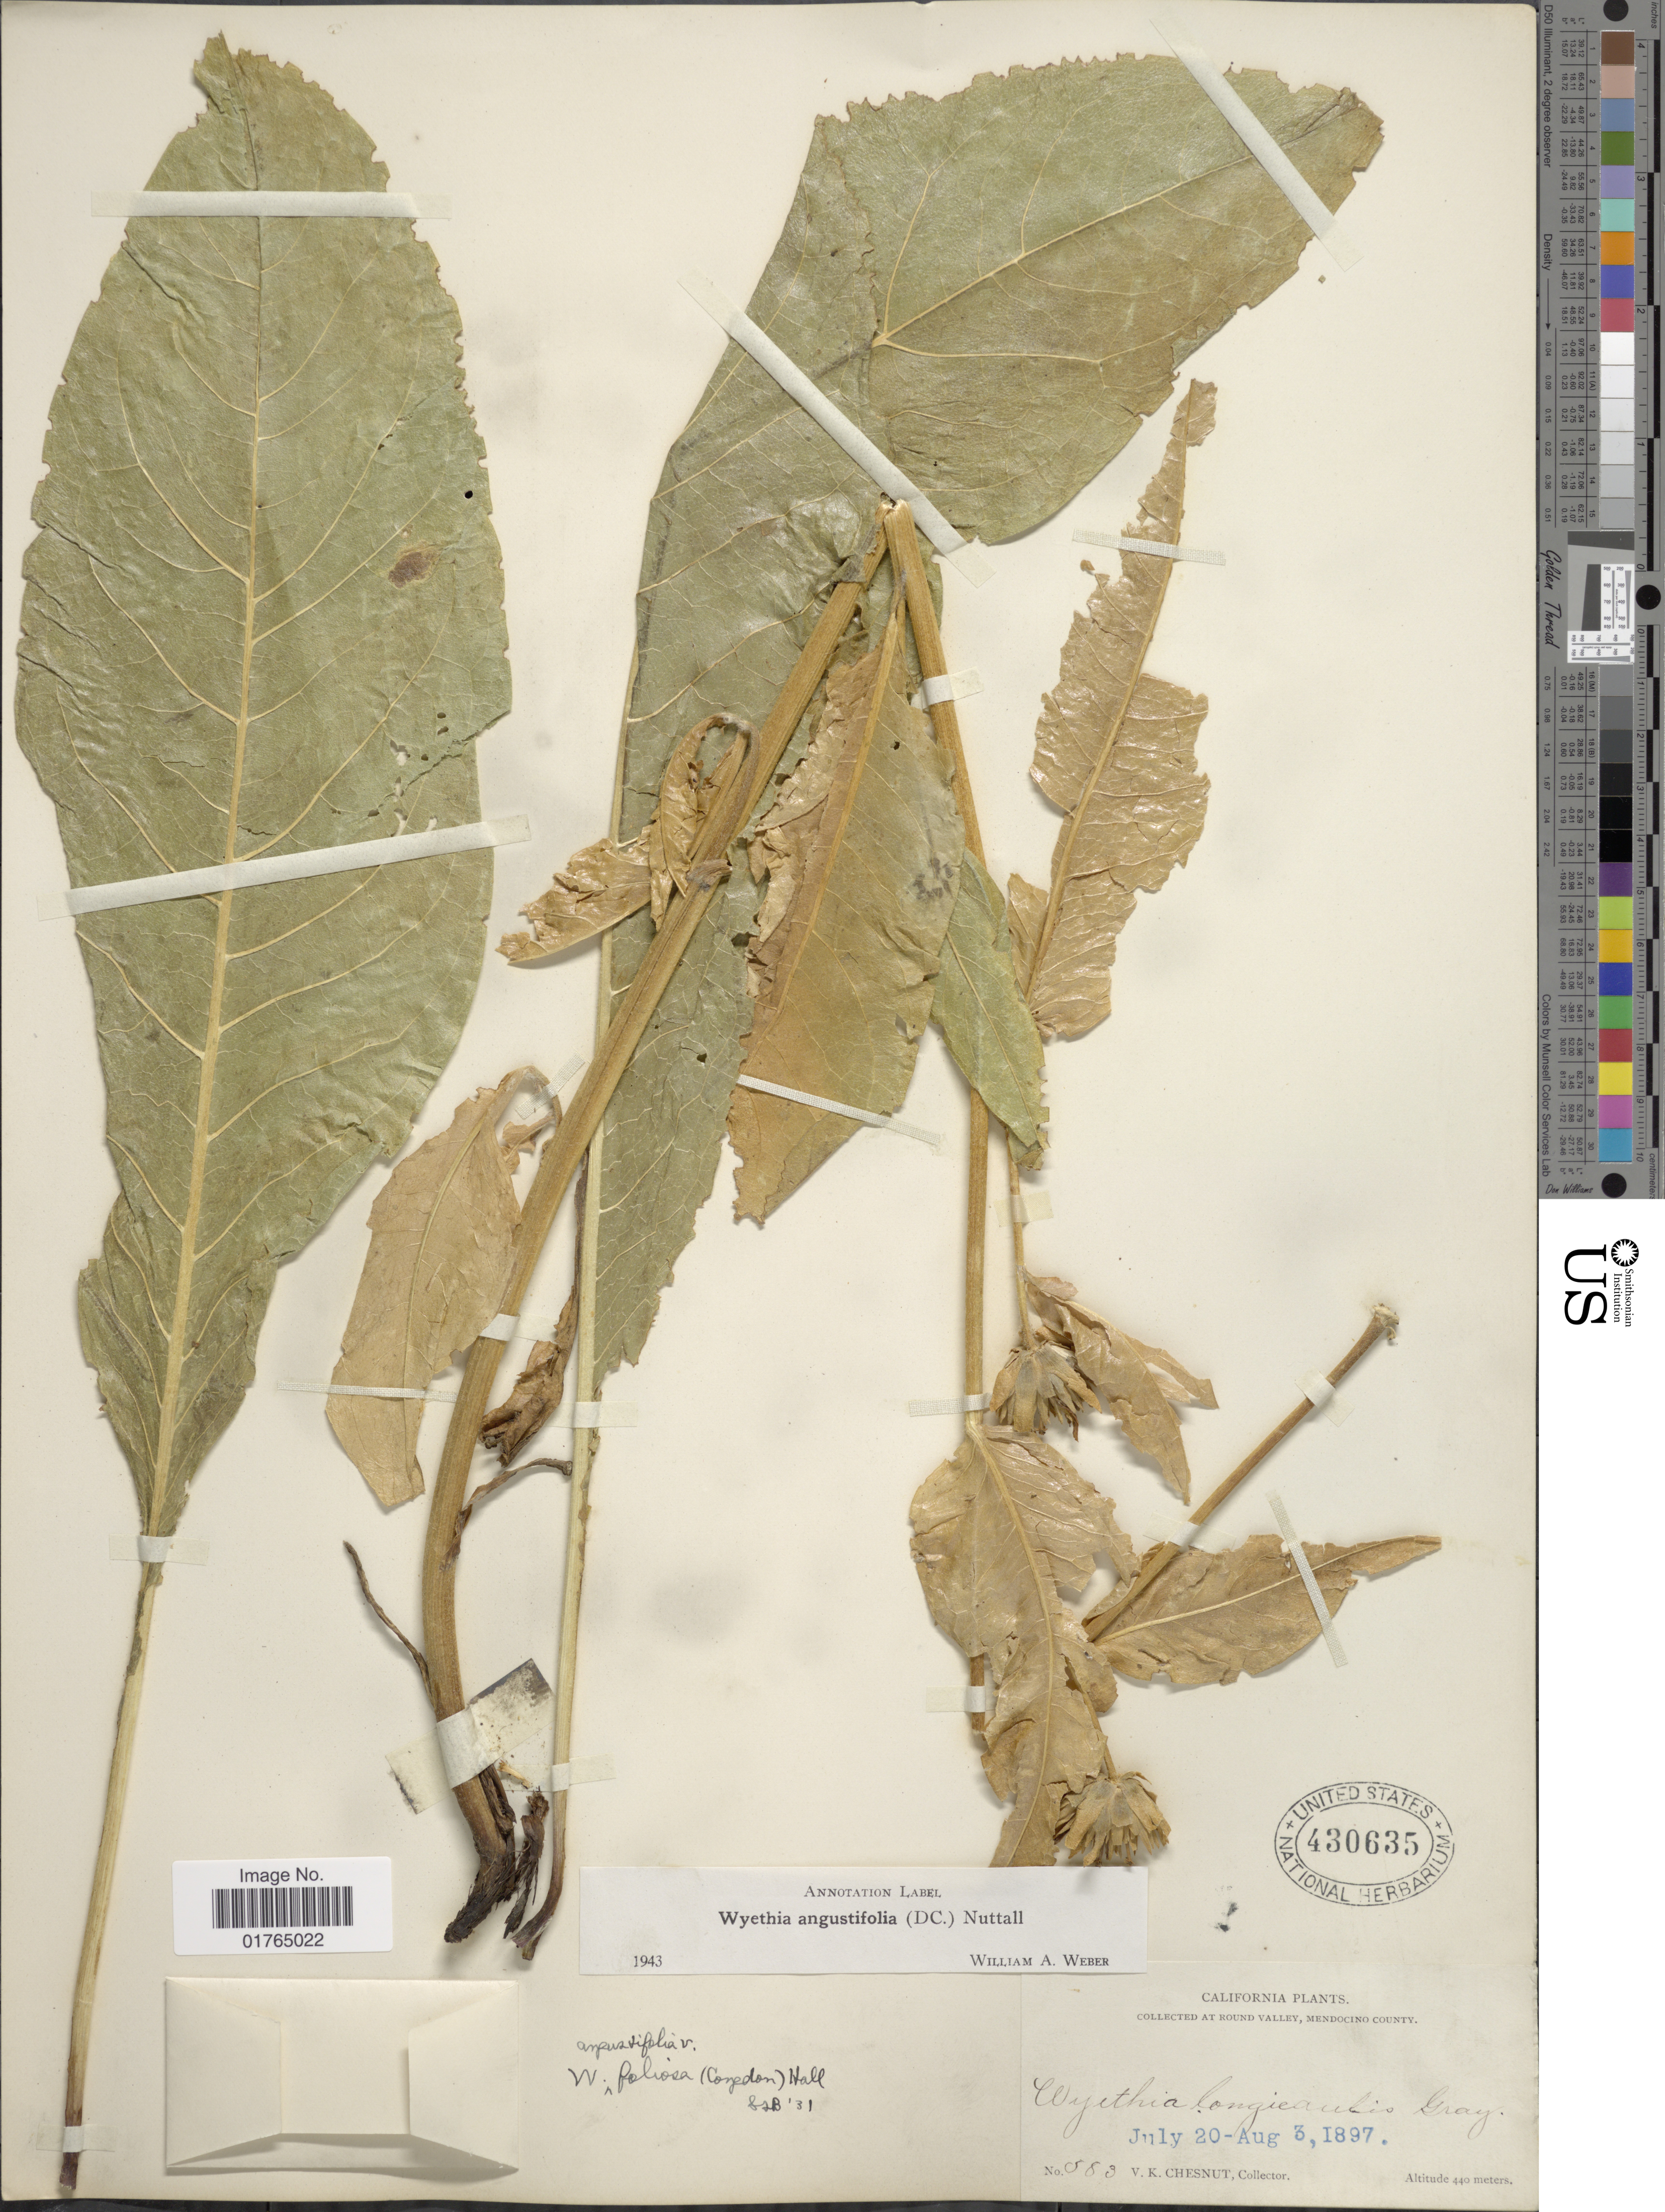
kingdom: Plantae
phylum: Tracheophyta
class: Magnoliopsida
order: Asterales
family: Asteraceae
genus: Wyethia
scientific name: Wyethia angustifolia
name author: (DC.) Nutt.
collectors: V. Chesnut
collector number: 583*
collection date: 1897-07-20/1897-08-03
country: United States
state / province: California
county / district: Mendocino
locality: Round Valley, Mendocino County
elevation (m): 440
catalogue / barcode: US 430635